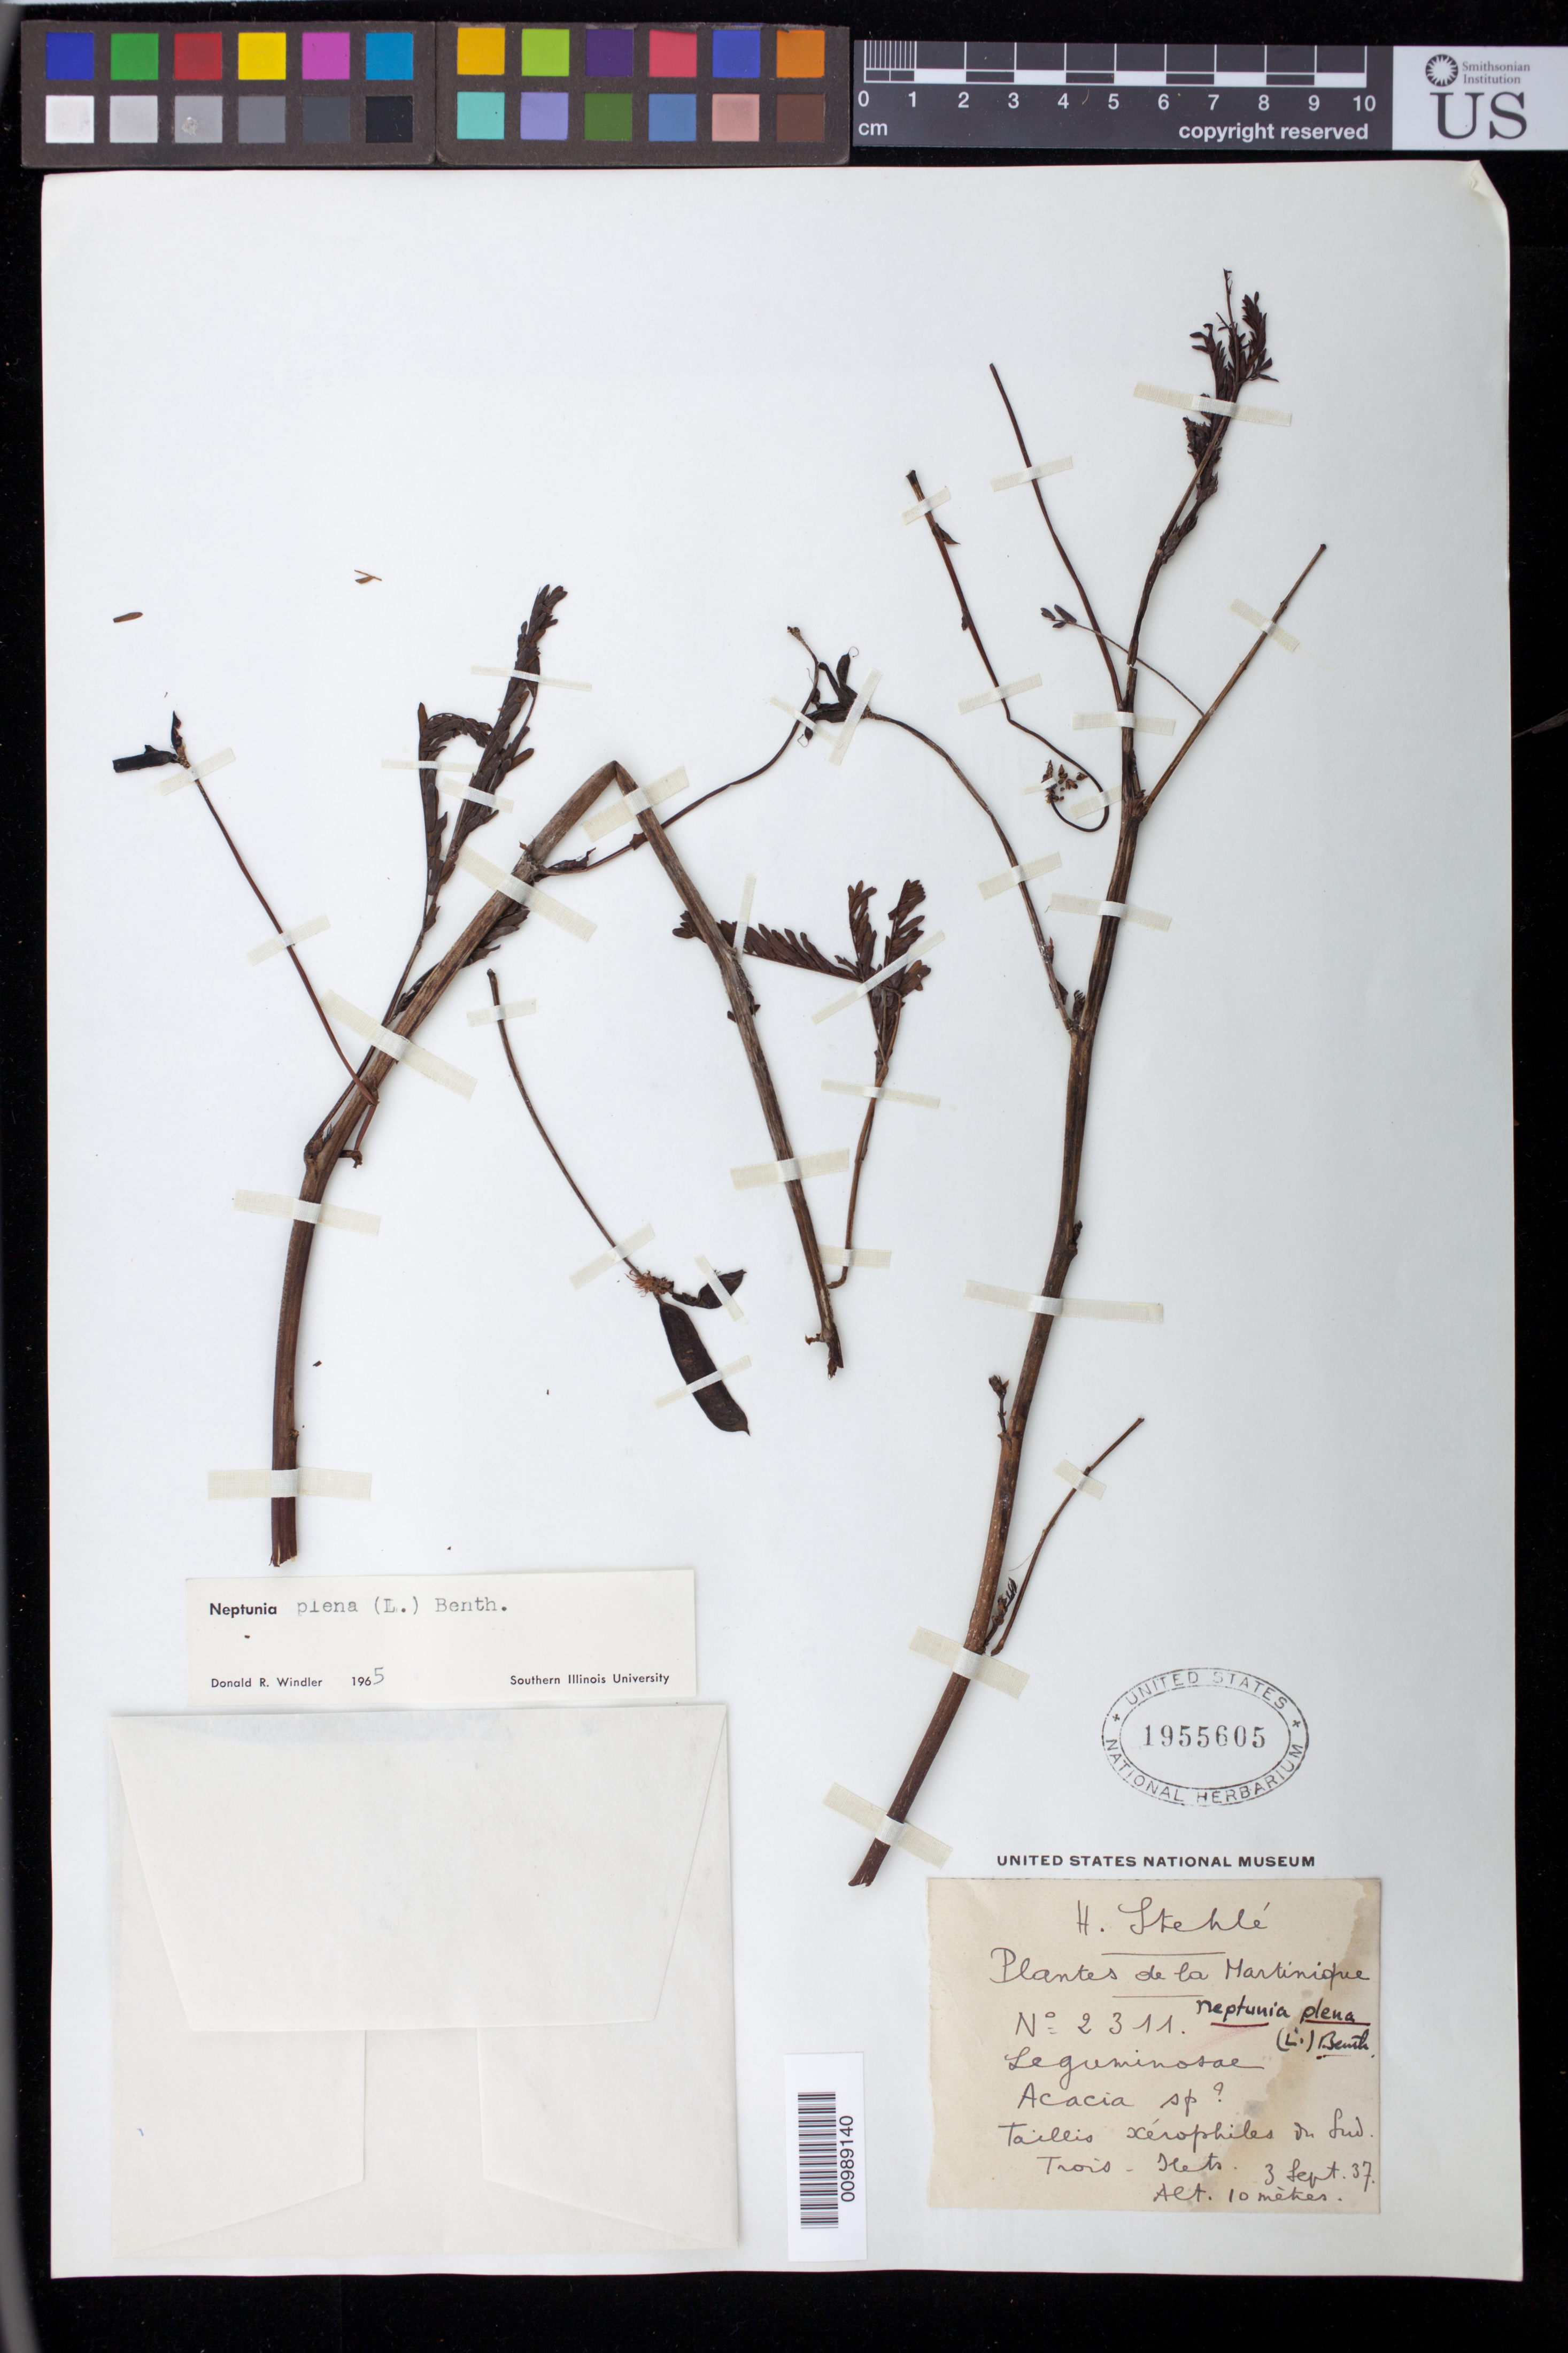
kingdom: Plantae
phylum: Tracheophyta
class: Magnoliopsida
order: Fabales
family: Fabaceae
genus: Neptunia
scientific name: Neptunia plena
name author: (L.) Benth.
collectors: H. Stehlé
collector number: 2311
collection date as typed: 03 Sep 1937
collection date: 1937-09-03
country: Martinique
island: Martinique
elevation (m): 10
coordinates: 0 N, 0 E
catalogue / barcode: US 1955605